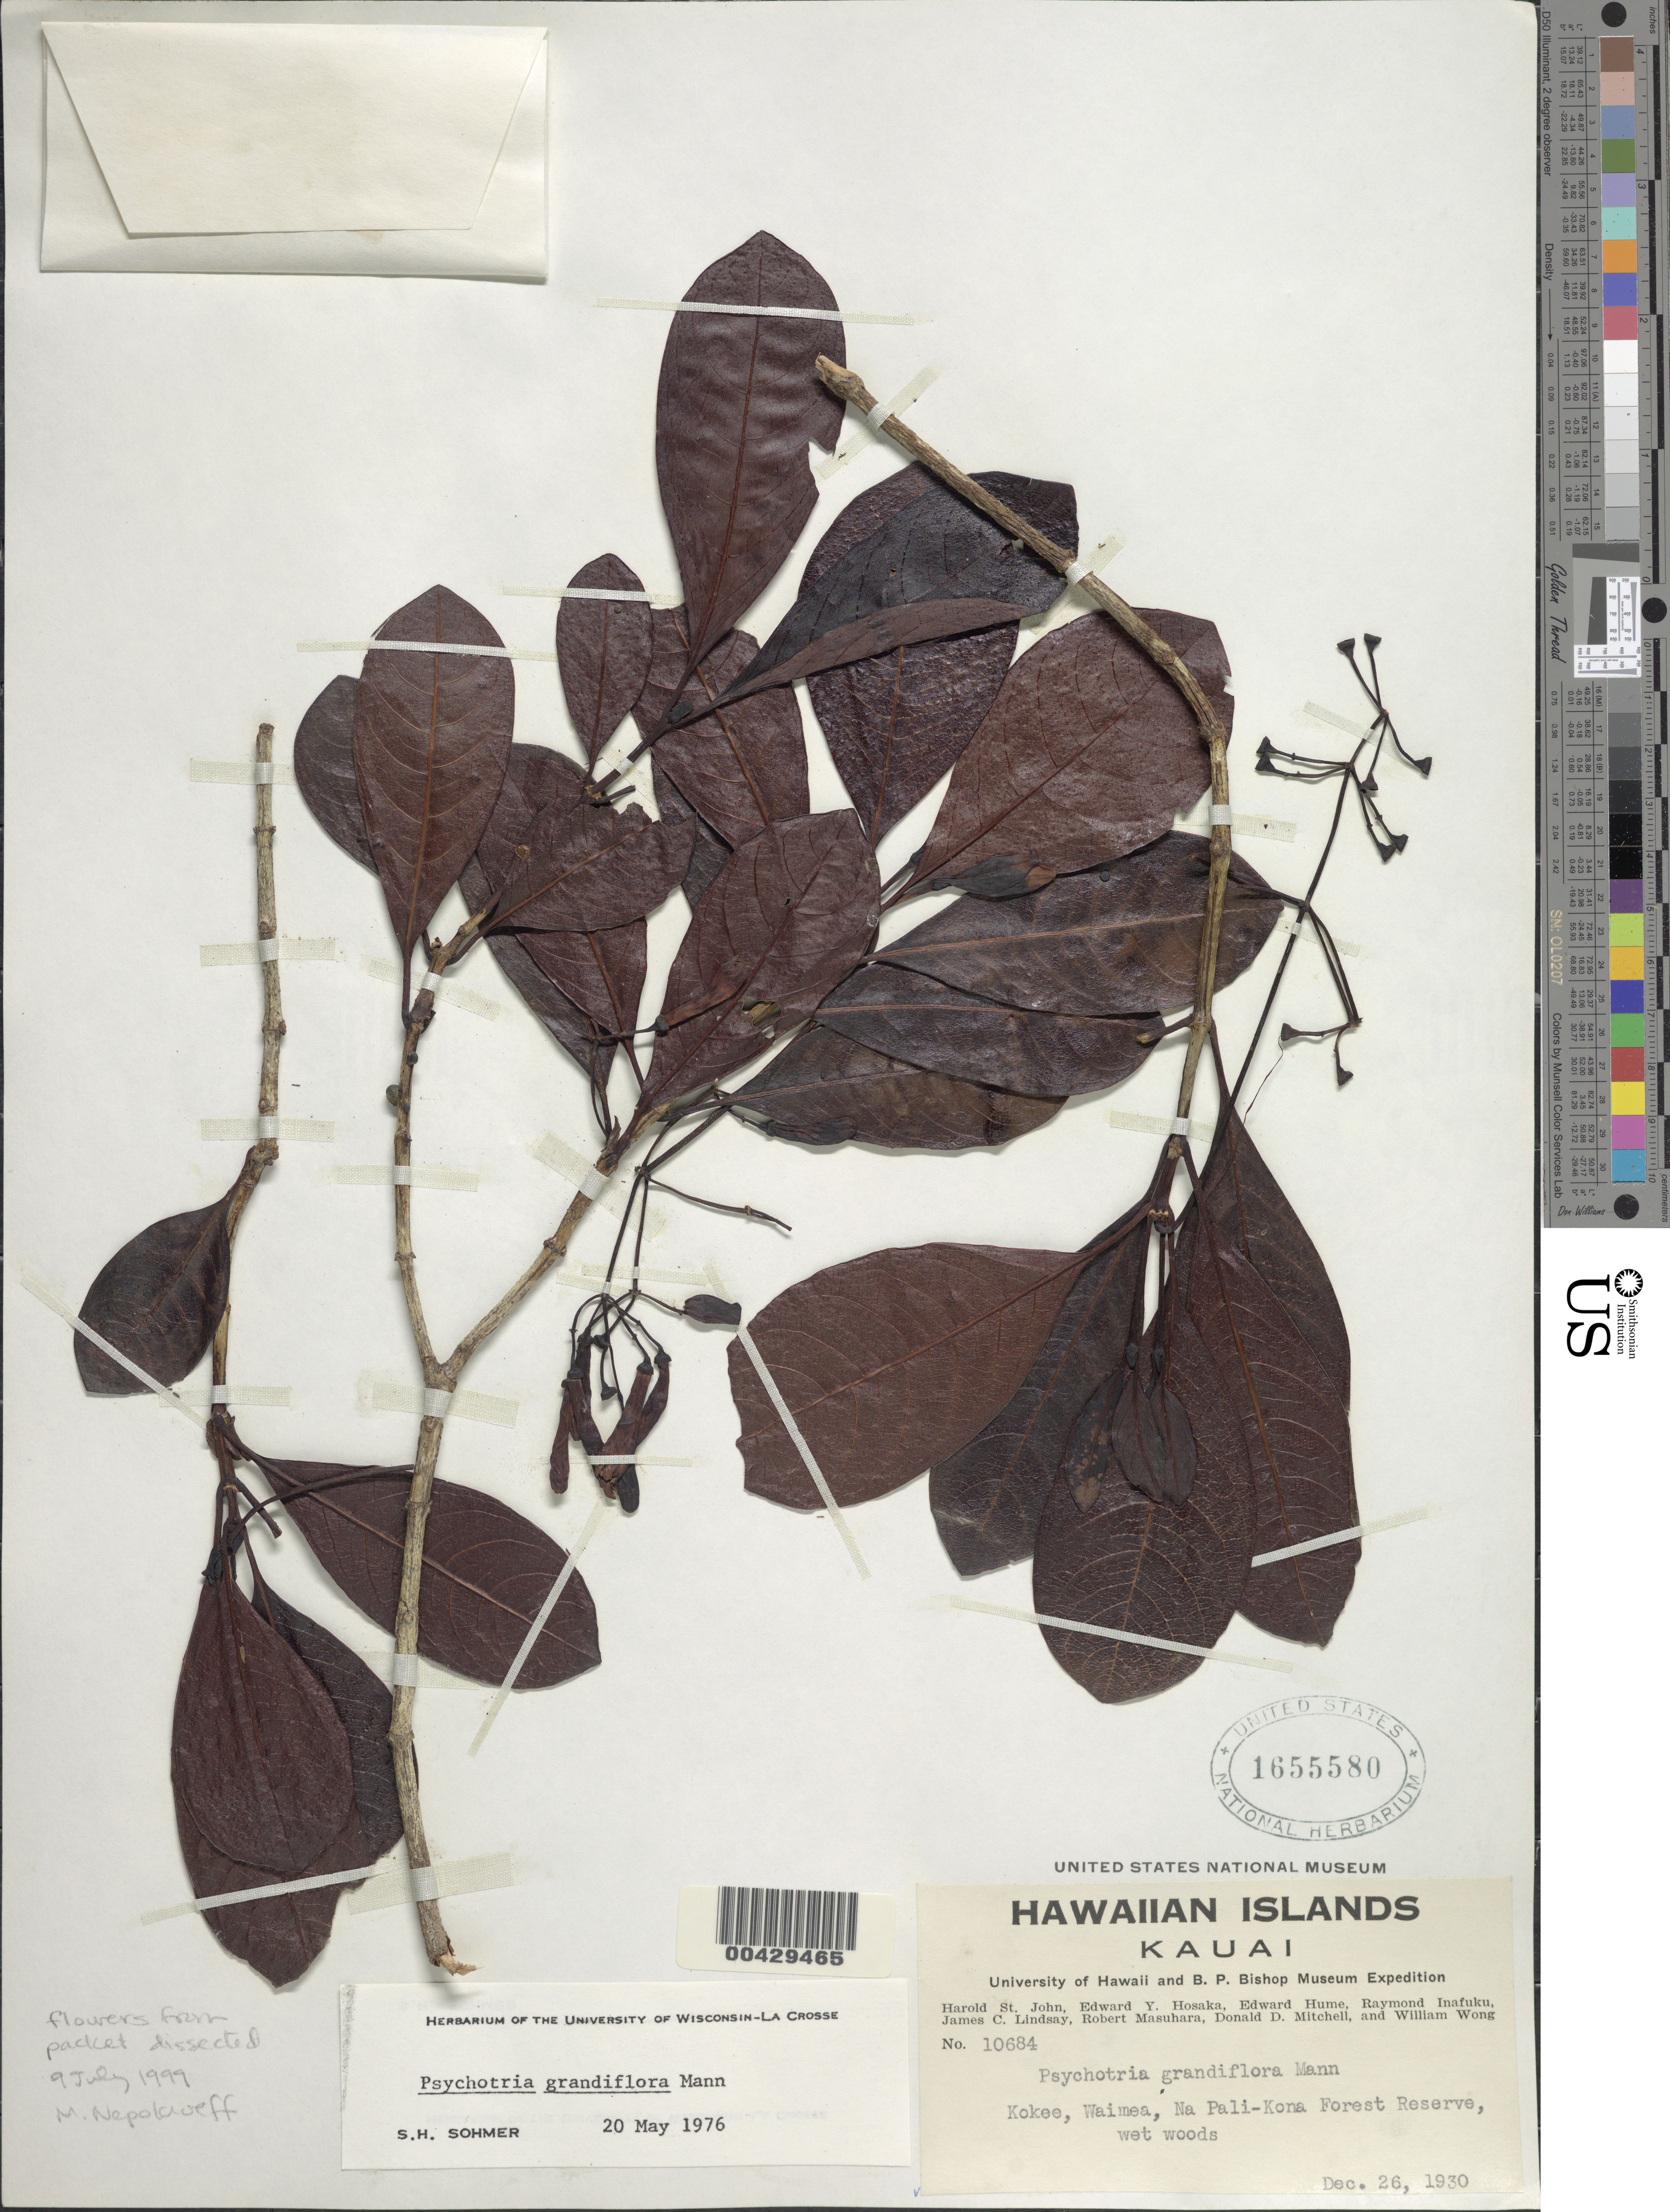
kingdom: Plantae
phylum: Tracheophyta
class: Magnoliopsida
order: Gentianales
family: Rubiaceae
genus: Psychotria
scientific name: Psychotria grandiflora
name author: H. Mann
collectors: H. St. John, E. Y. Hosaka, E. Hume & R. Inafuku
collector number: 10684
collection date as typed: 26 Dec 1930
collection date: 1930-12-26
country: United States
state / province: Hawaii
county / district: Kauai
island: Kaua'i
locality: Kokee, Waimea, Na Pali-Kona Forest Reserve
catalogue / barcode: US 1655580